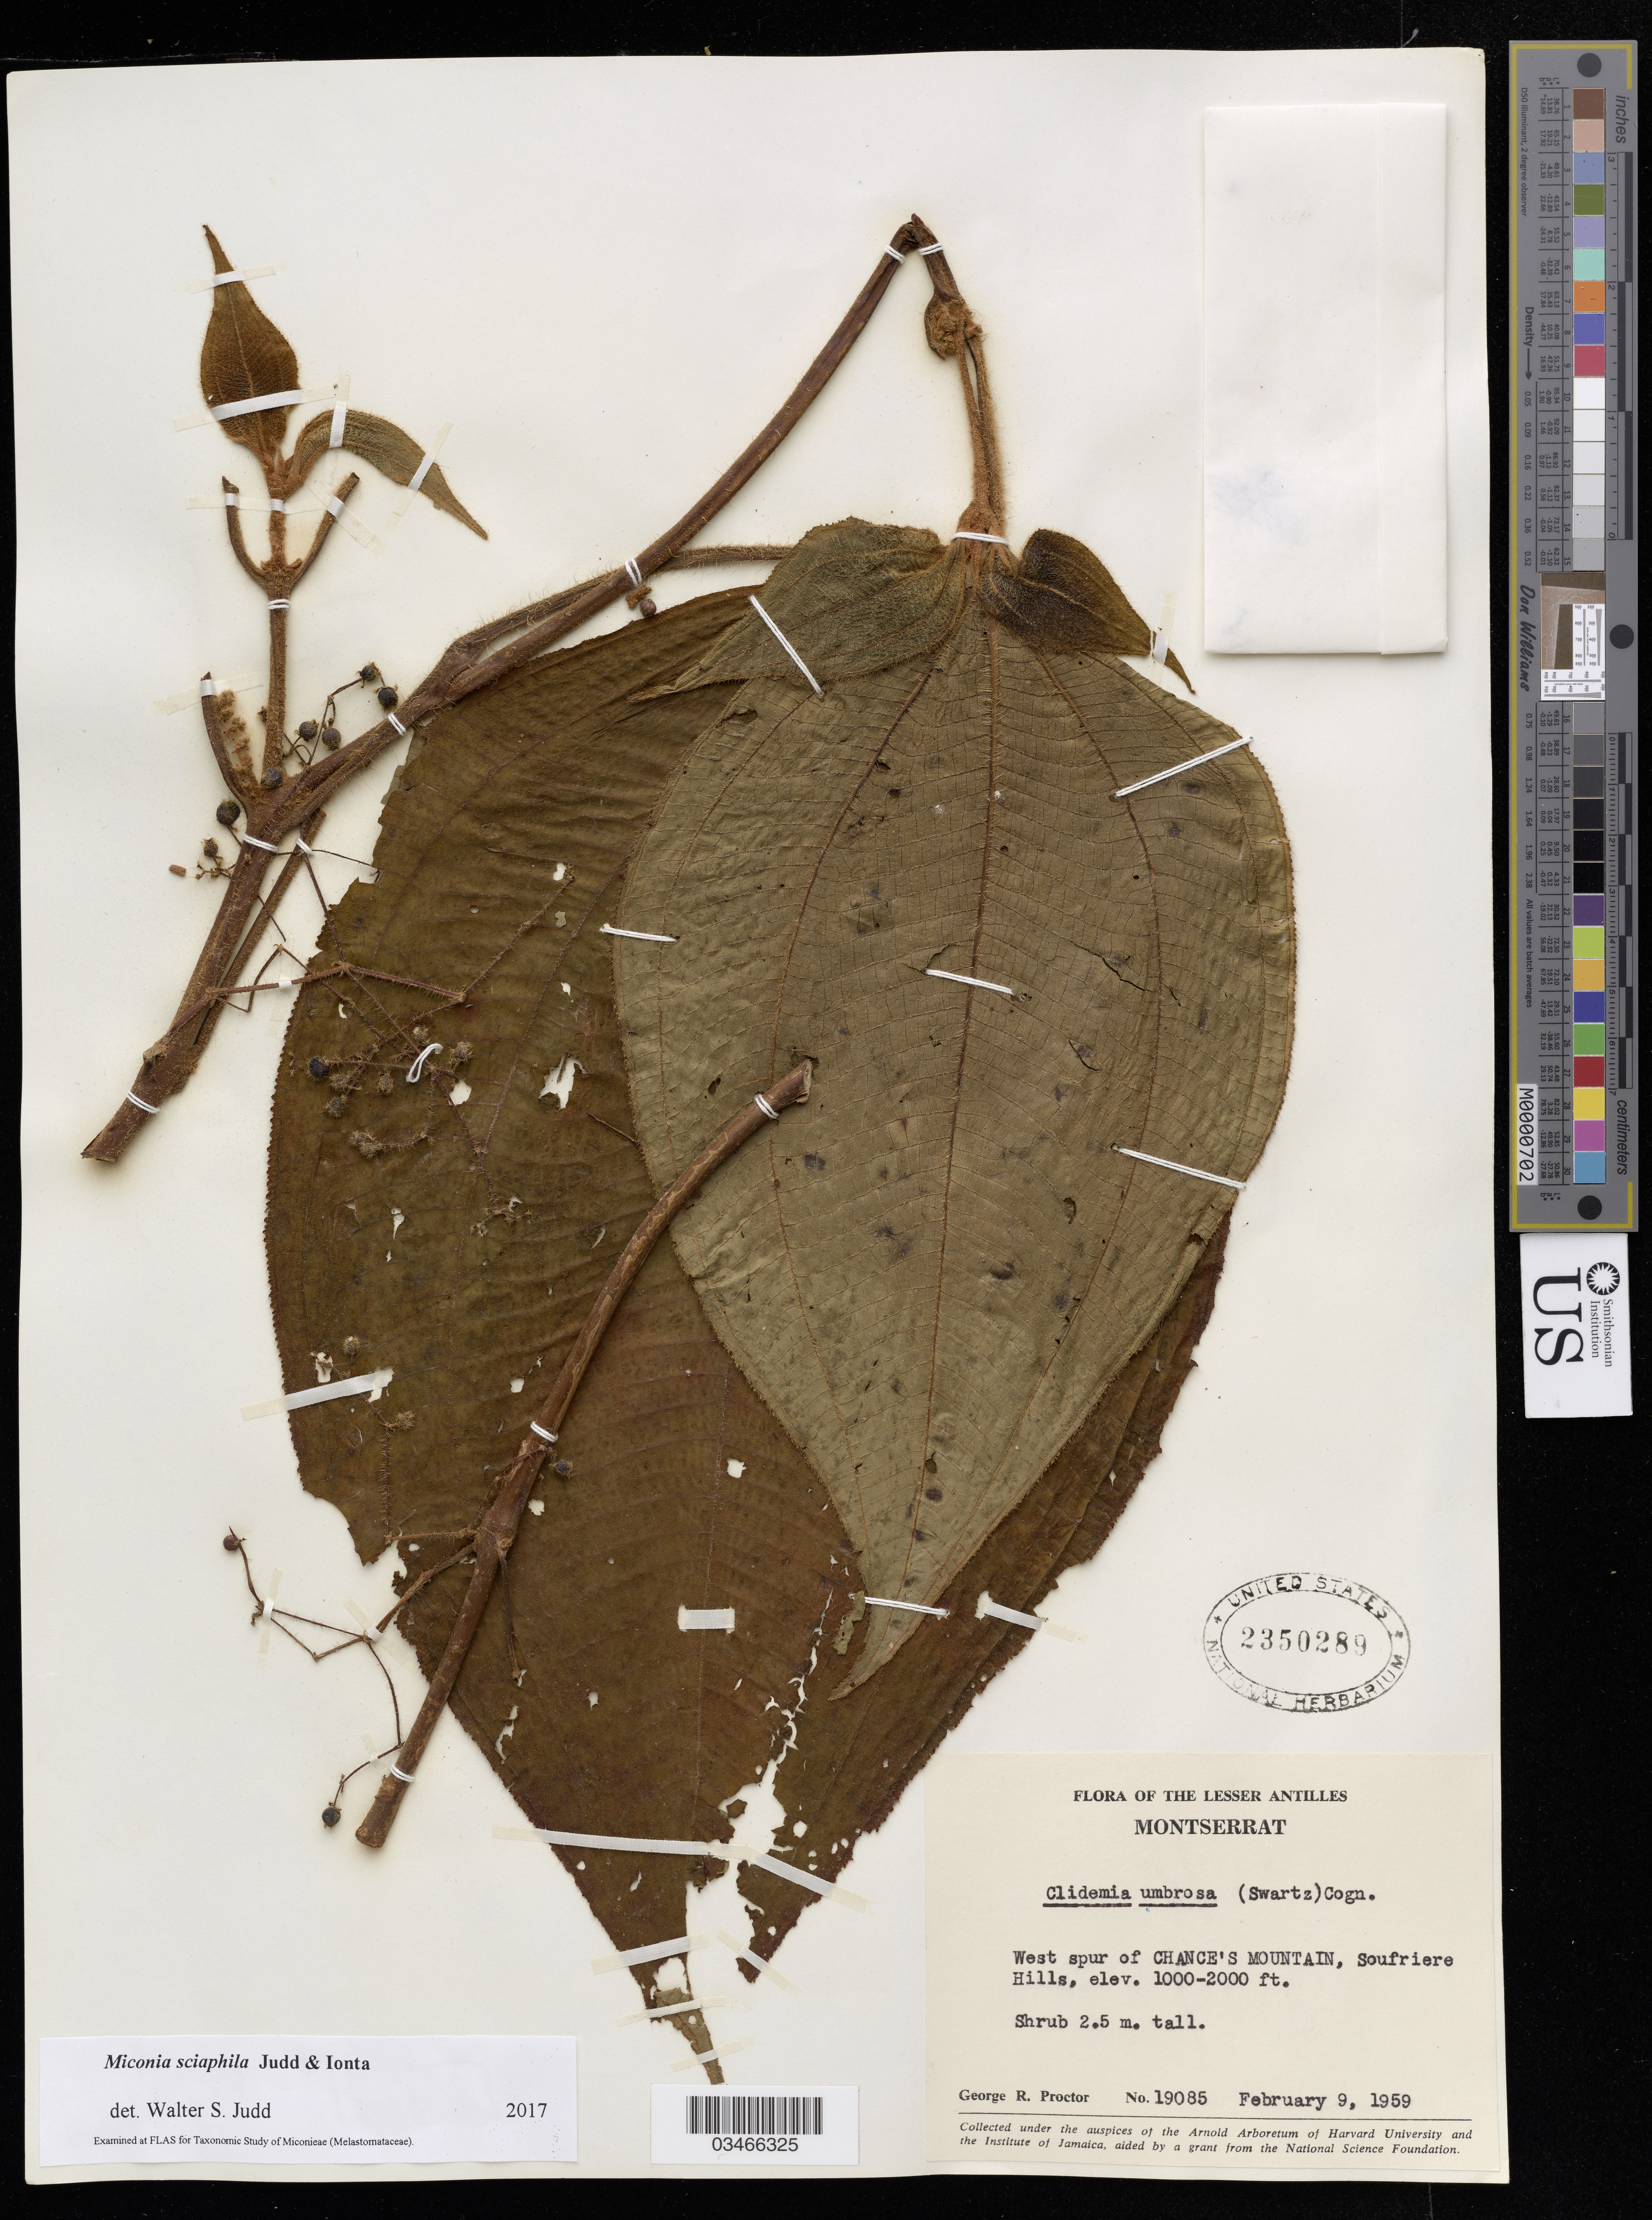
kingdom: Plantae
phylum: Tracheophyta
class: Magnoliopsida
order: Myrtales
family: Melastomataceae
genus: Miconia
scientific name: Miconia sciaphila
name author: Judd & Ionta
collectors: G. R. Proctor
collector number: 19085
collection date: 1959-02-09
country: Montserrat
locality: The Lesser Antilles. West spur of Chance's Mountain, Soufriere Hills.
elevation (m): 305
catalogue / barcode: US 2350289